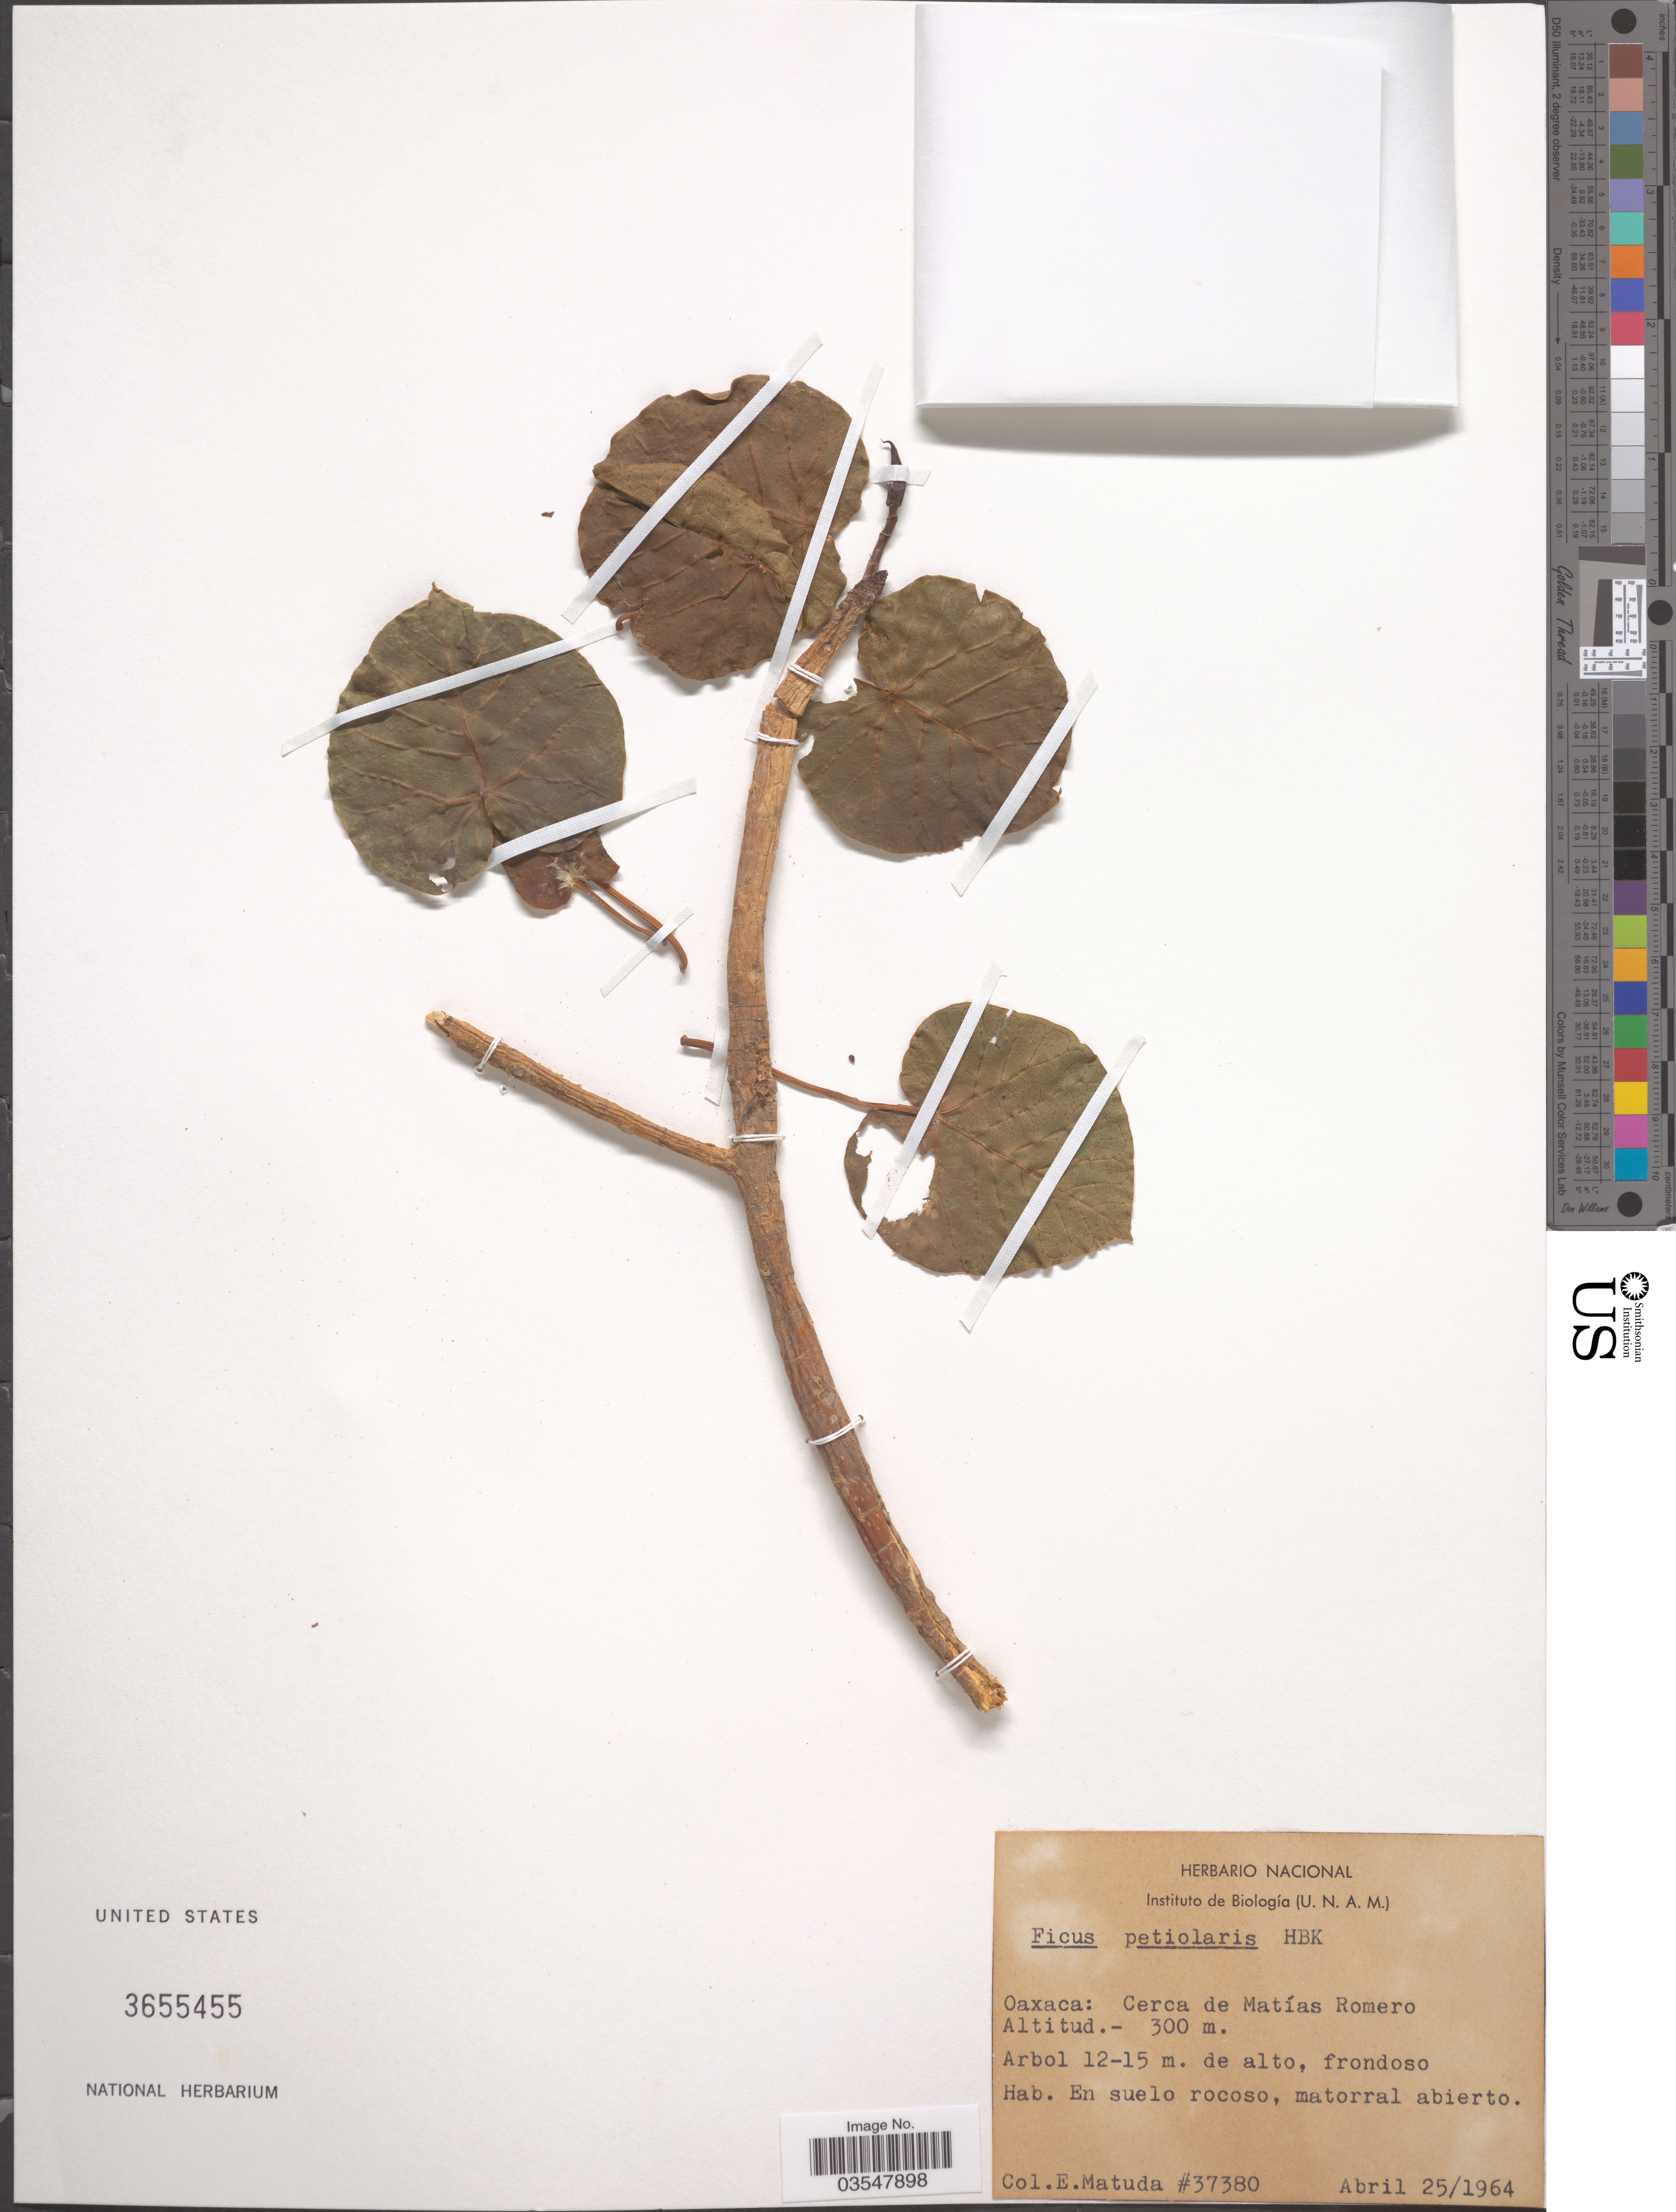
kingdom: Plantae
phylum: Tracheophyta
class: Magnoliopsida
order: Rosales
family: Moraceae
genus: Ficus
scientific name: Ficus petiolaris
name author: Kunth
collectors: E. Matuda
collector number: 37380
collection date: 1964-04-25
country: Mexico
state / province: Oaxaca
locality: Cerca de Matías Romero.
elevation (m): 300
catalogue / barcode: US 3655455